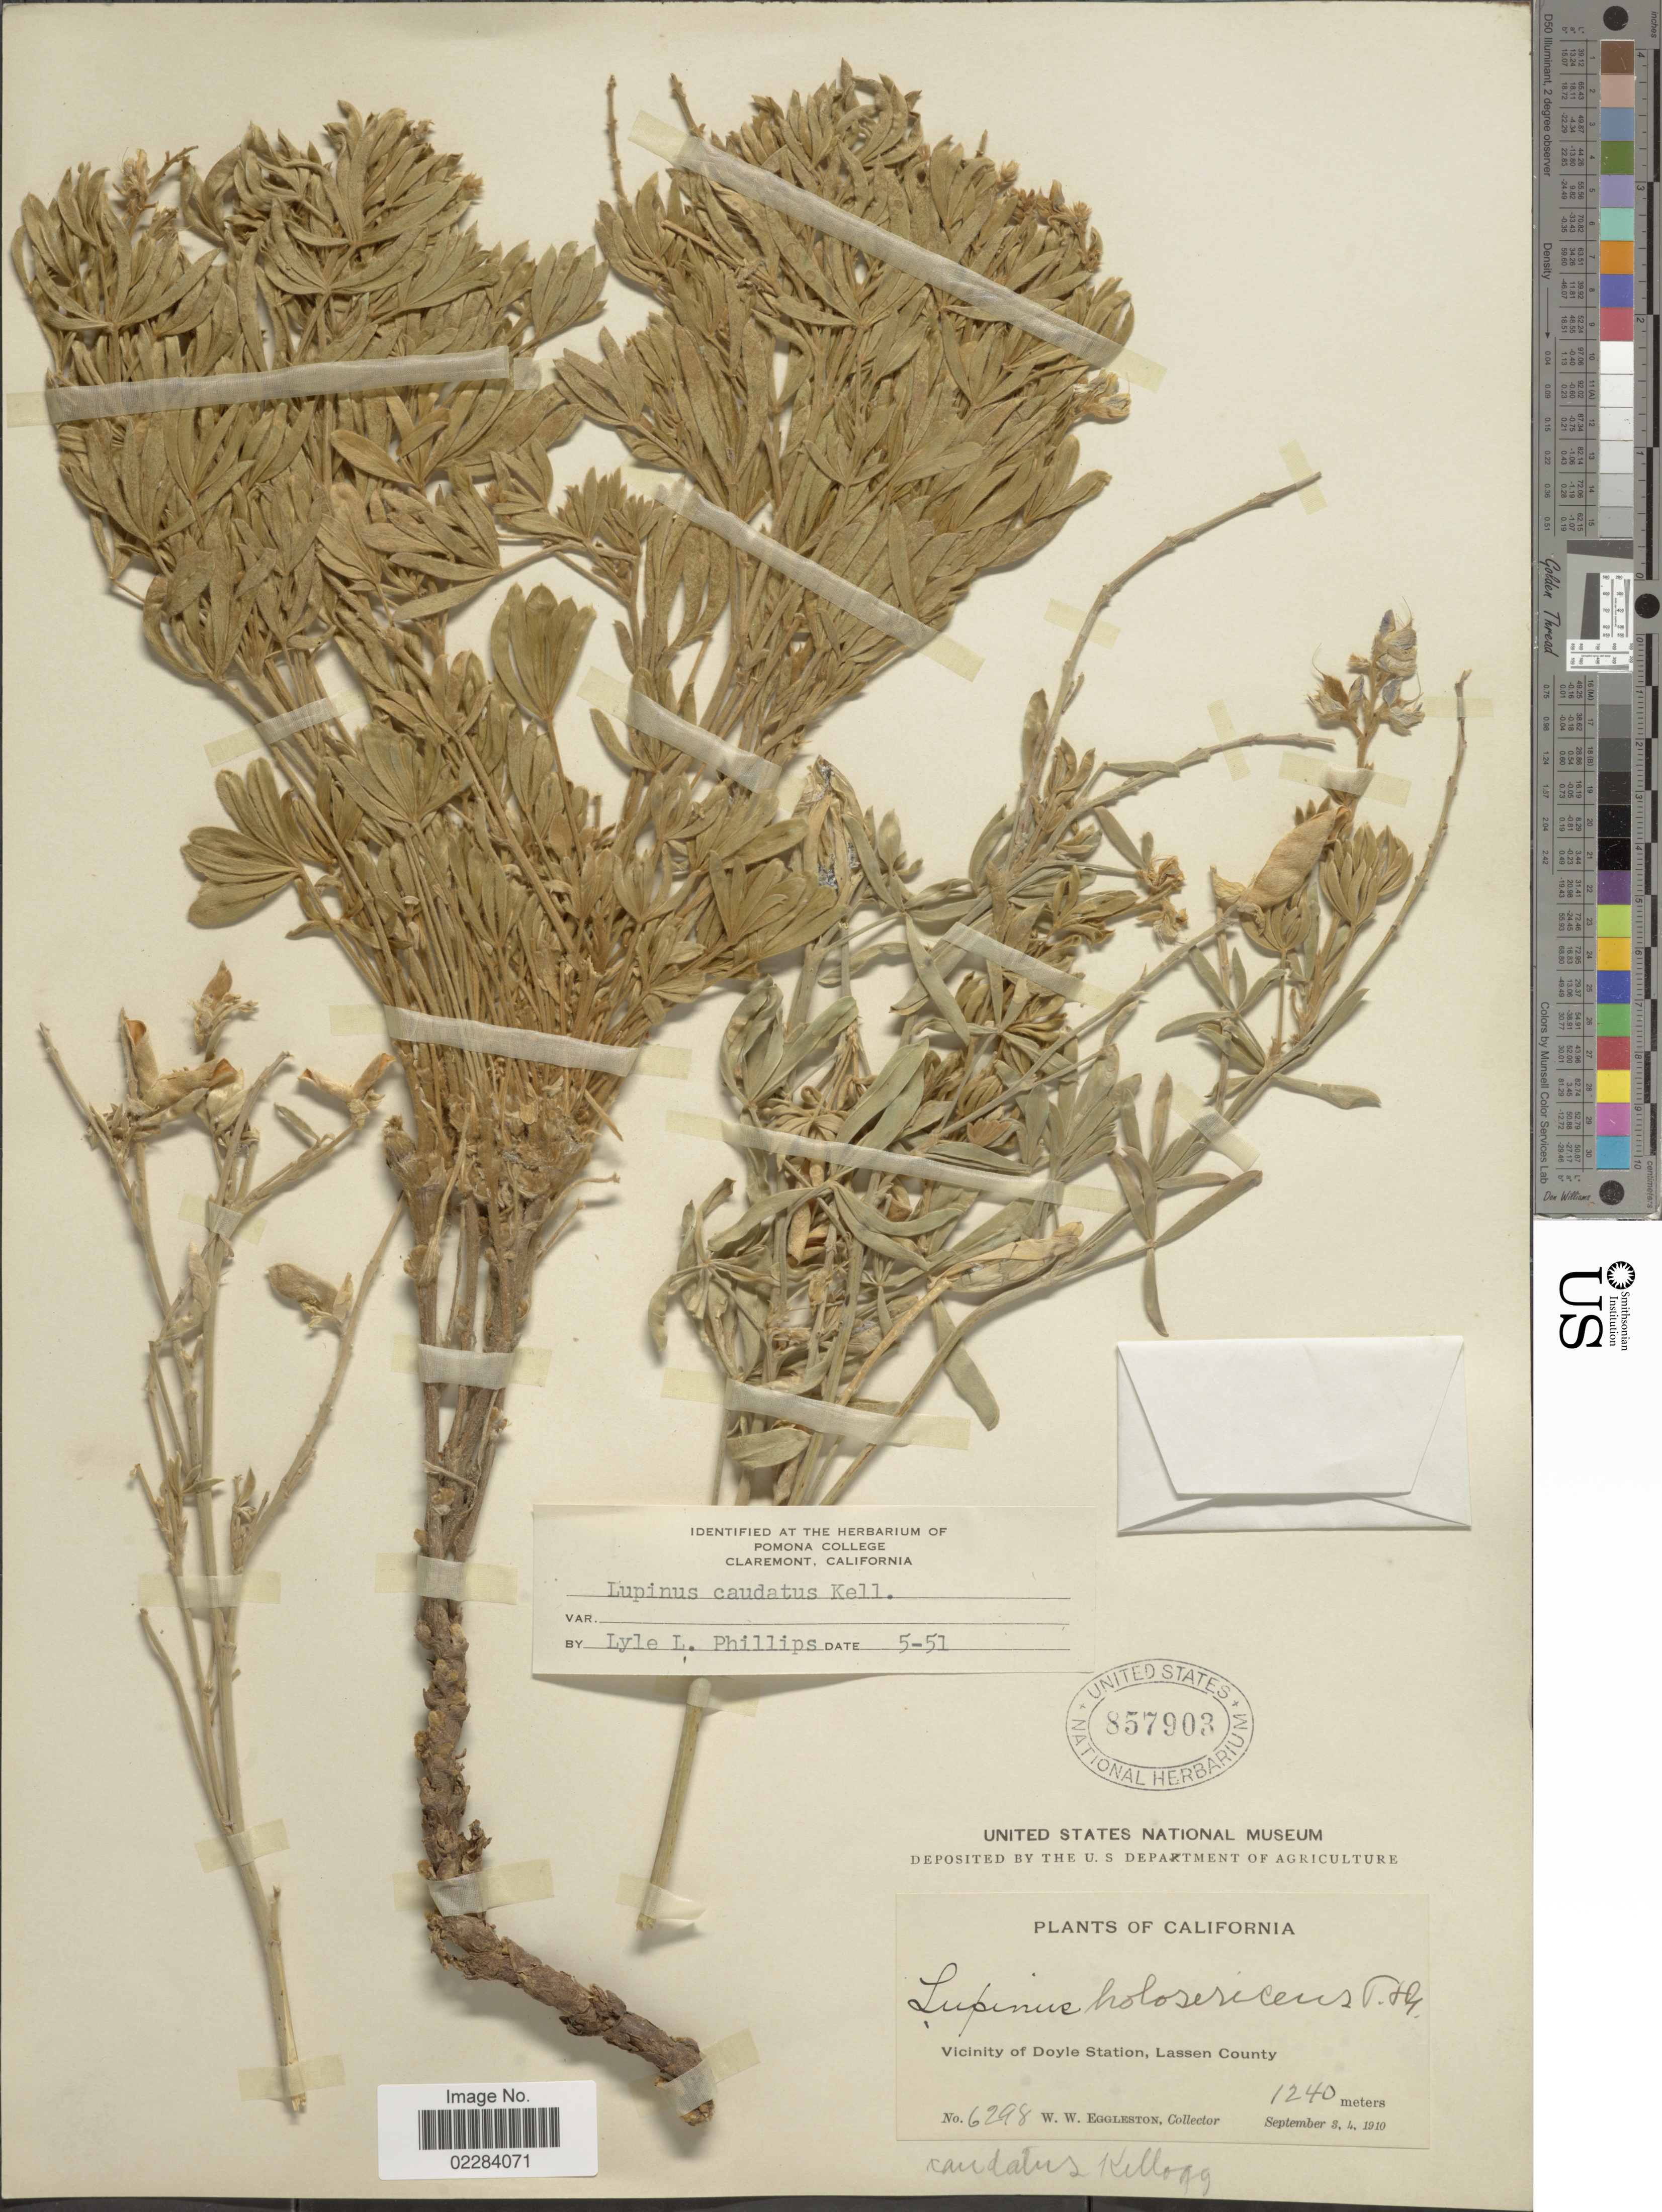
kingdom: Plantae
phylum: Tracheophyta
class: Magnoliopsida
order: Fabales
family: Fabaceae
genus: Lupinus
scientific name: Lupinus argenteus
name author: Pursh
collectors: W. W. Eggleston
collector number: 6298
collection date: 1910-09-03/1910-09-04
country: United States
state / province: California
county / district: Lassen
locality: Vicinity of Doyle Station, Lassen County.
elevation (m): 1240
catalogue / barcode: US 857903